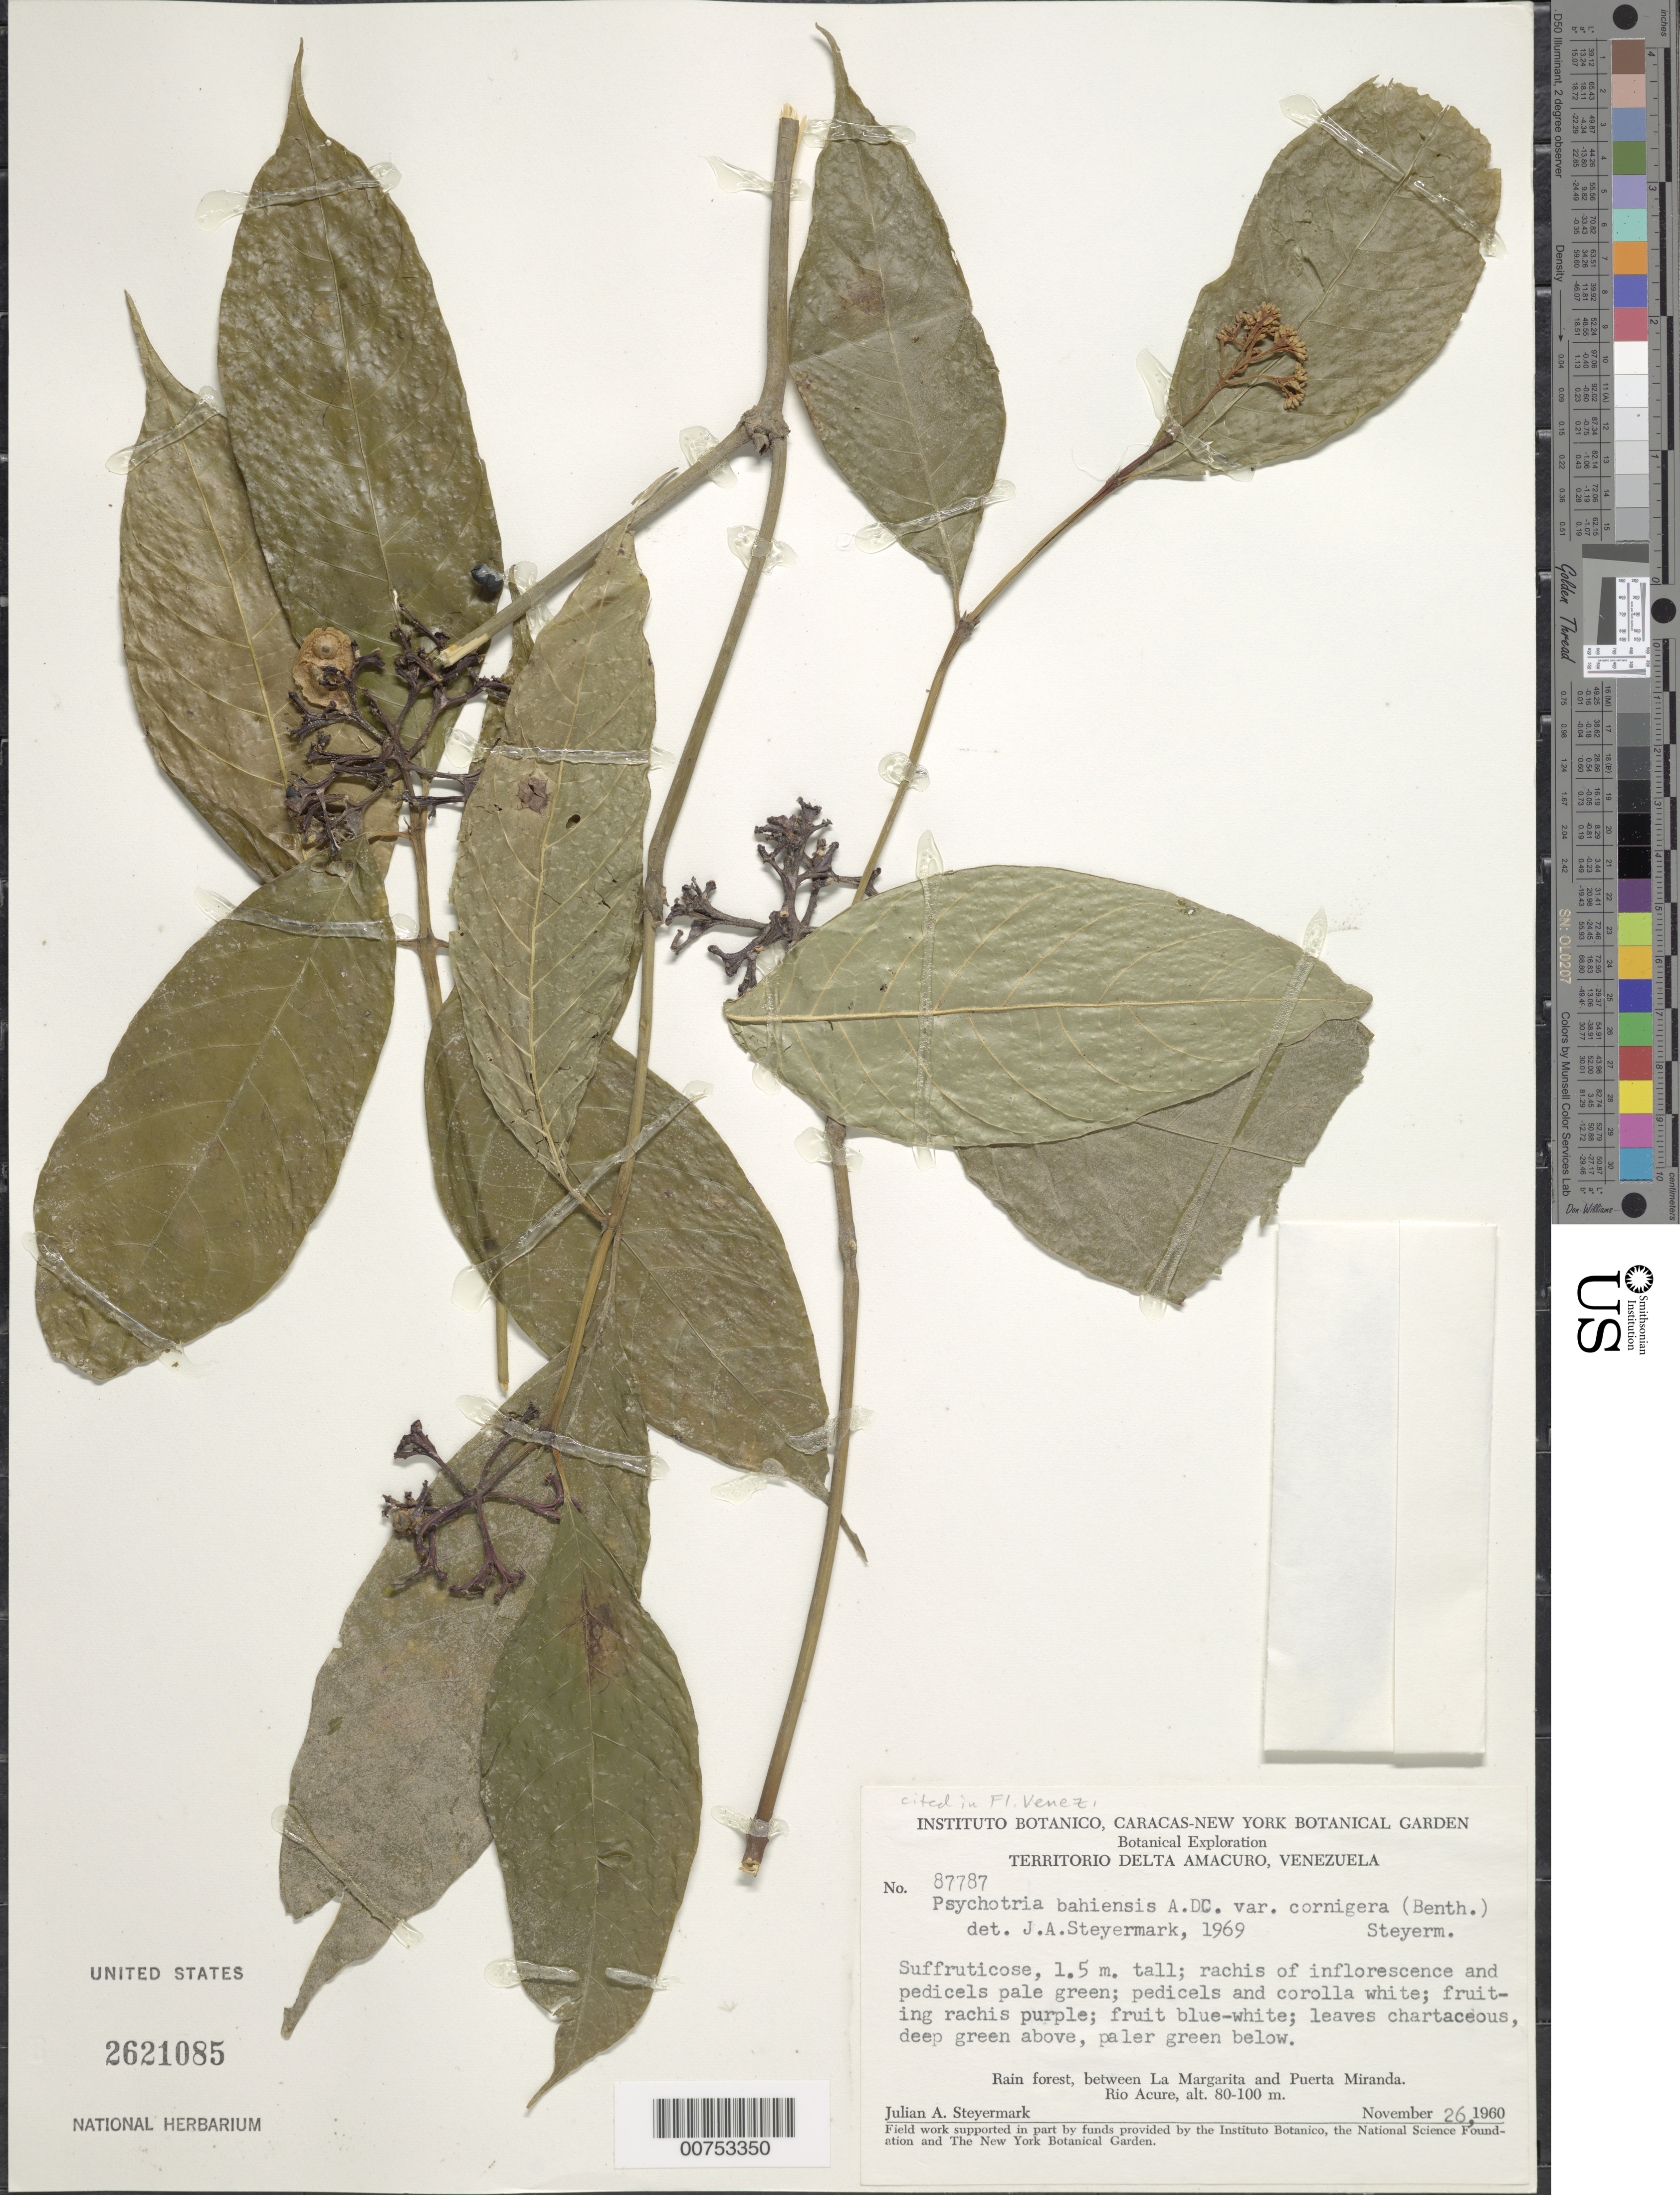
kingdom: Plantae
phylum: Tracheophyta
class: Magnoliopsida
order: Gentianales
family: Rubiaceae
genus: Psychotria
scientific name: Psychotria bahiensis var. cornigera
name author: (Benth.) Steyerm.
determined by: Steyermark, Julian A., (VEN)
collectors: J. Steyermark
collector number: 87787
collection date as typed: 26-Nov-60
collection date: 1960-11-26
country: Venezuela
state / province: Delta Amacuro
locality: Río Acure, between La Margarita and Puerto Miranda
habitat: Rain forest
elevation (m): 80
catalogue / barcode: US 2621085